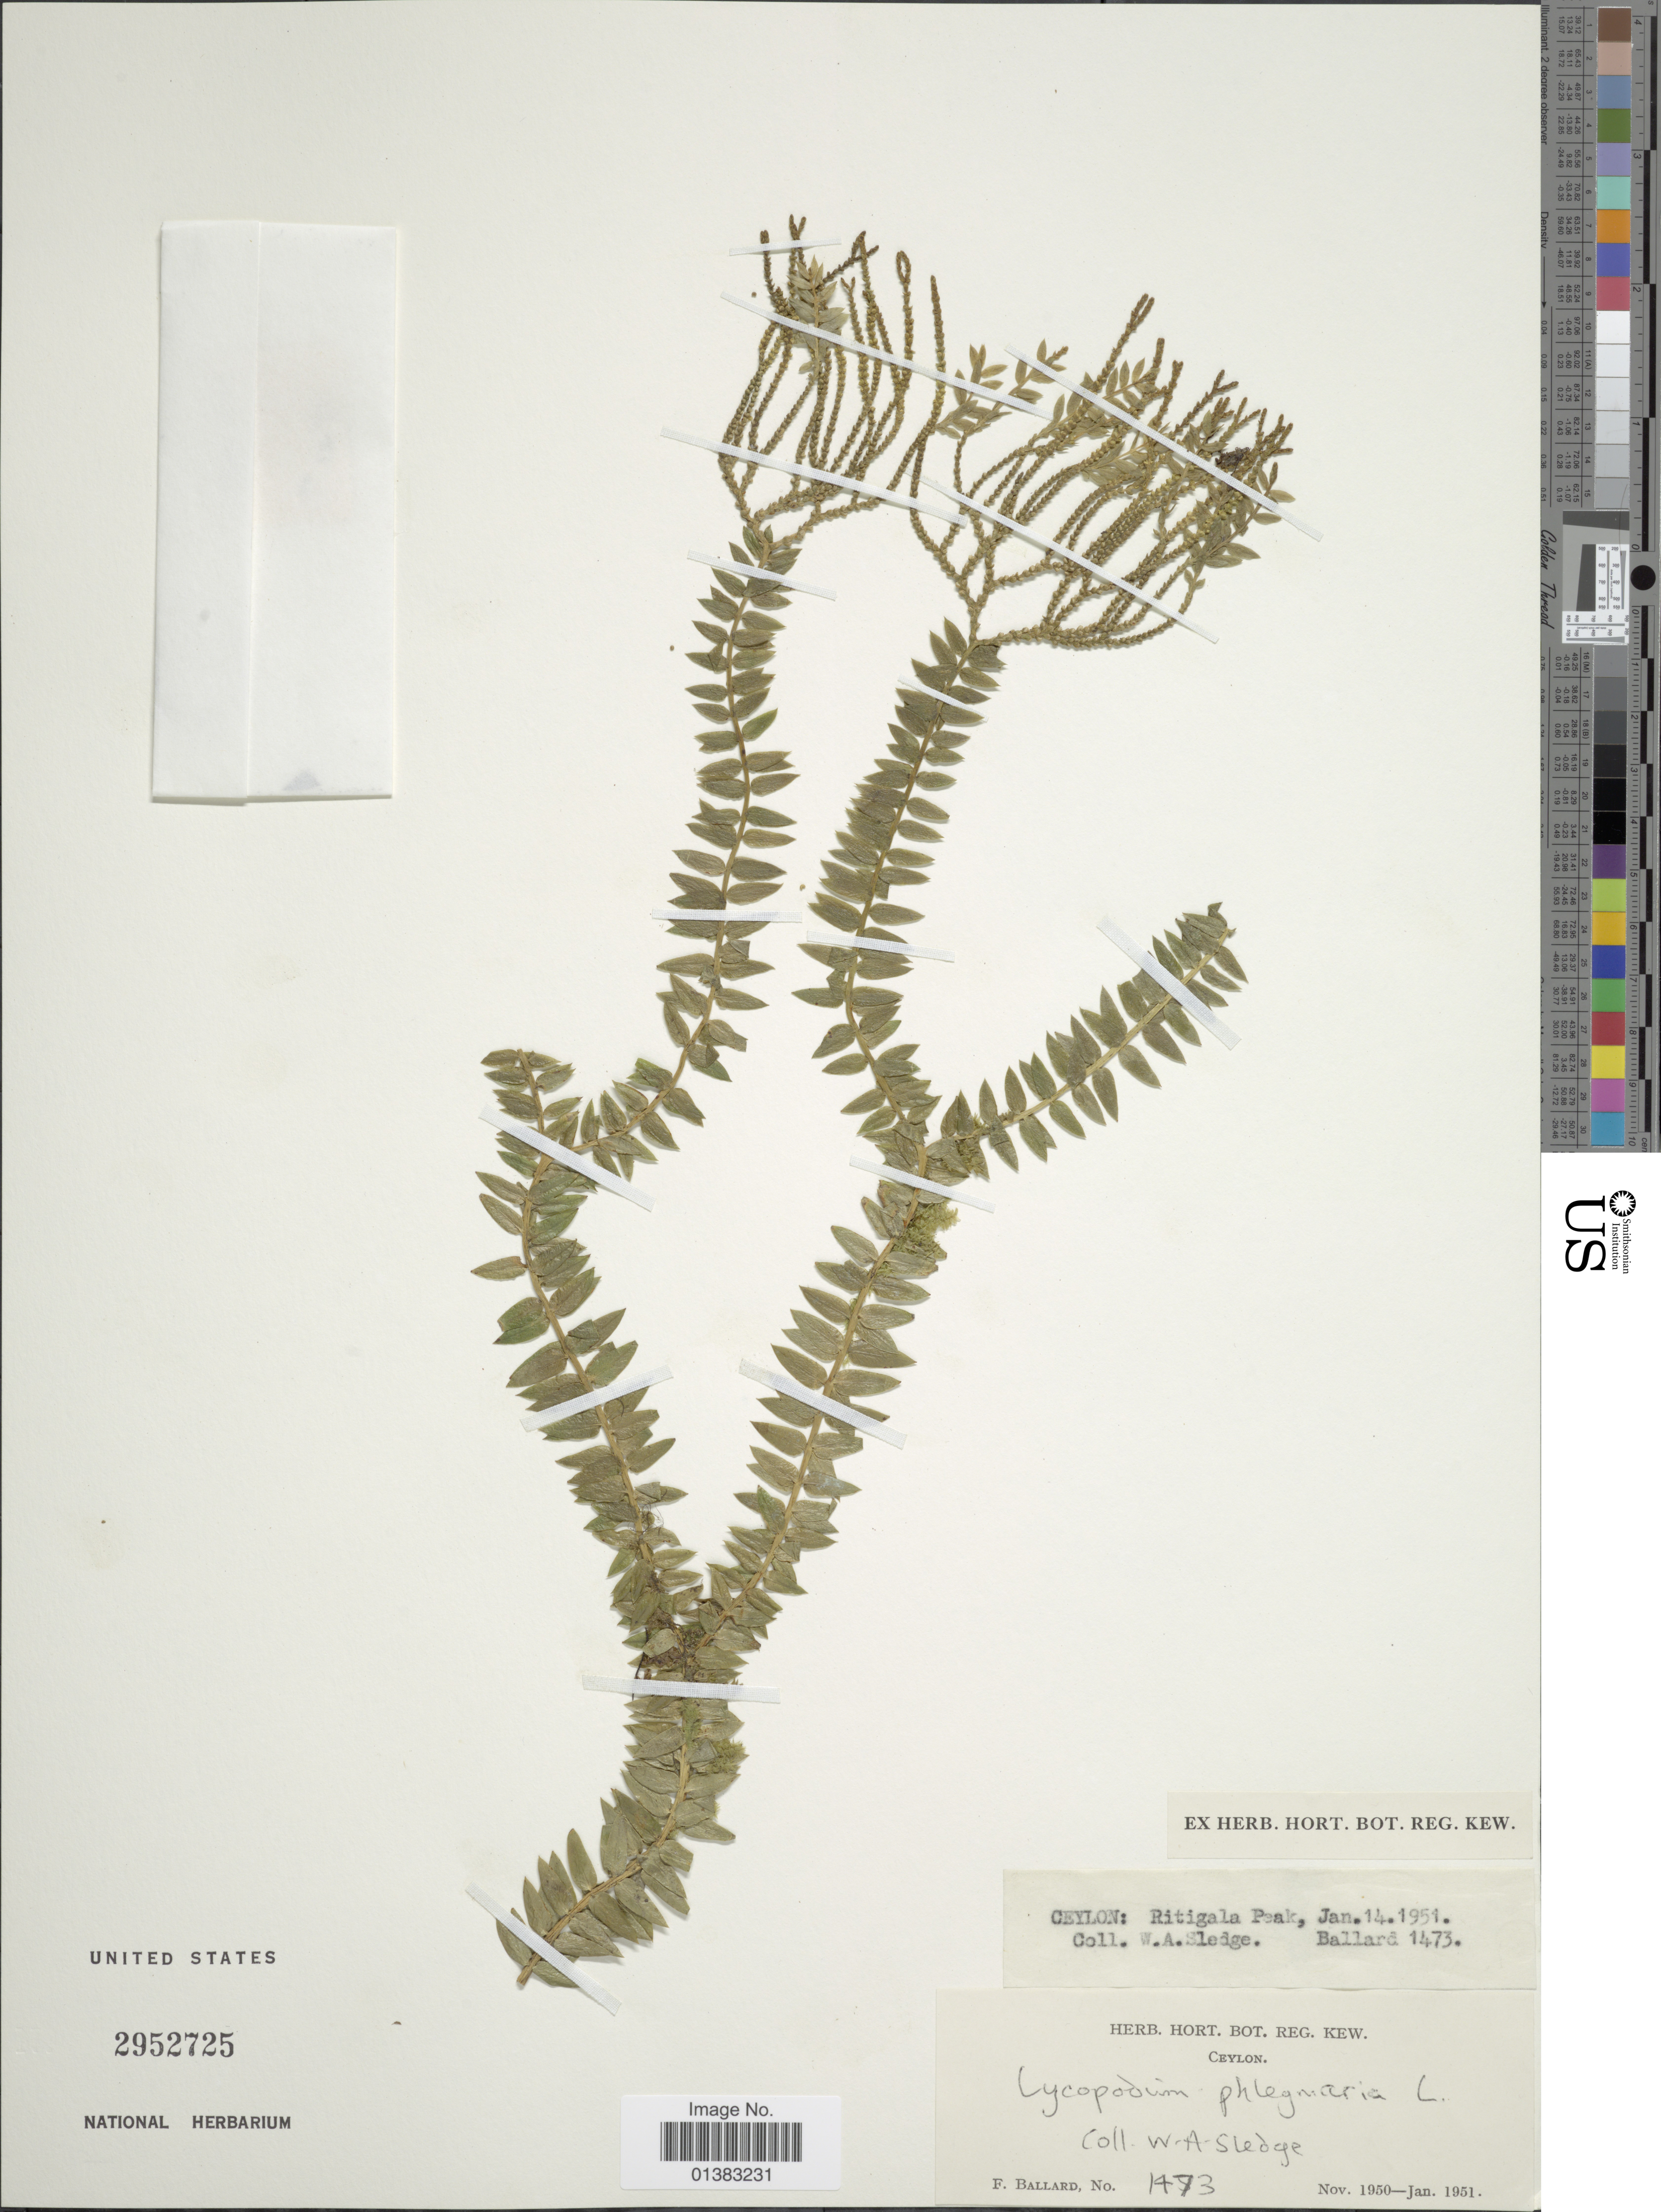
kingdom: Plantae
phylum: Tracheophyta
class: Lycopodiopsida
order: Lycopodiales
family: Lycopodiaceae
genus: Phlegmariurus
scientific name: Phlegmariurus phlegmaria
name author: (L.) Holub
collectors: W. A. Sledge & F. Ballard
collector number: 1473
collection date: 1951-01-14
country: Sri Lanka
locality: Ceylon: Ritigala Peak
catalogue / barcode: US 2952725